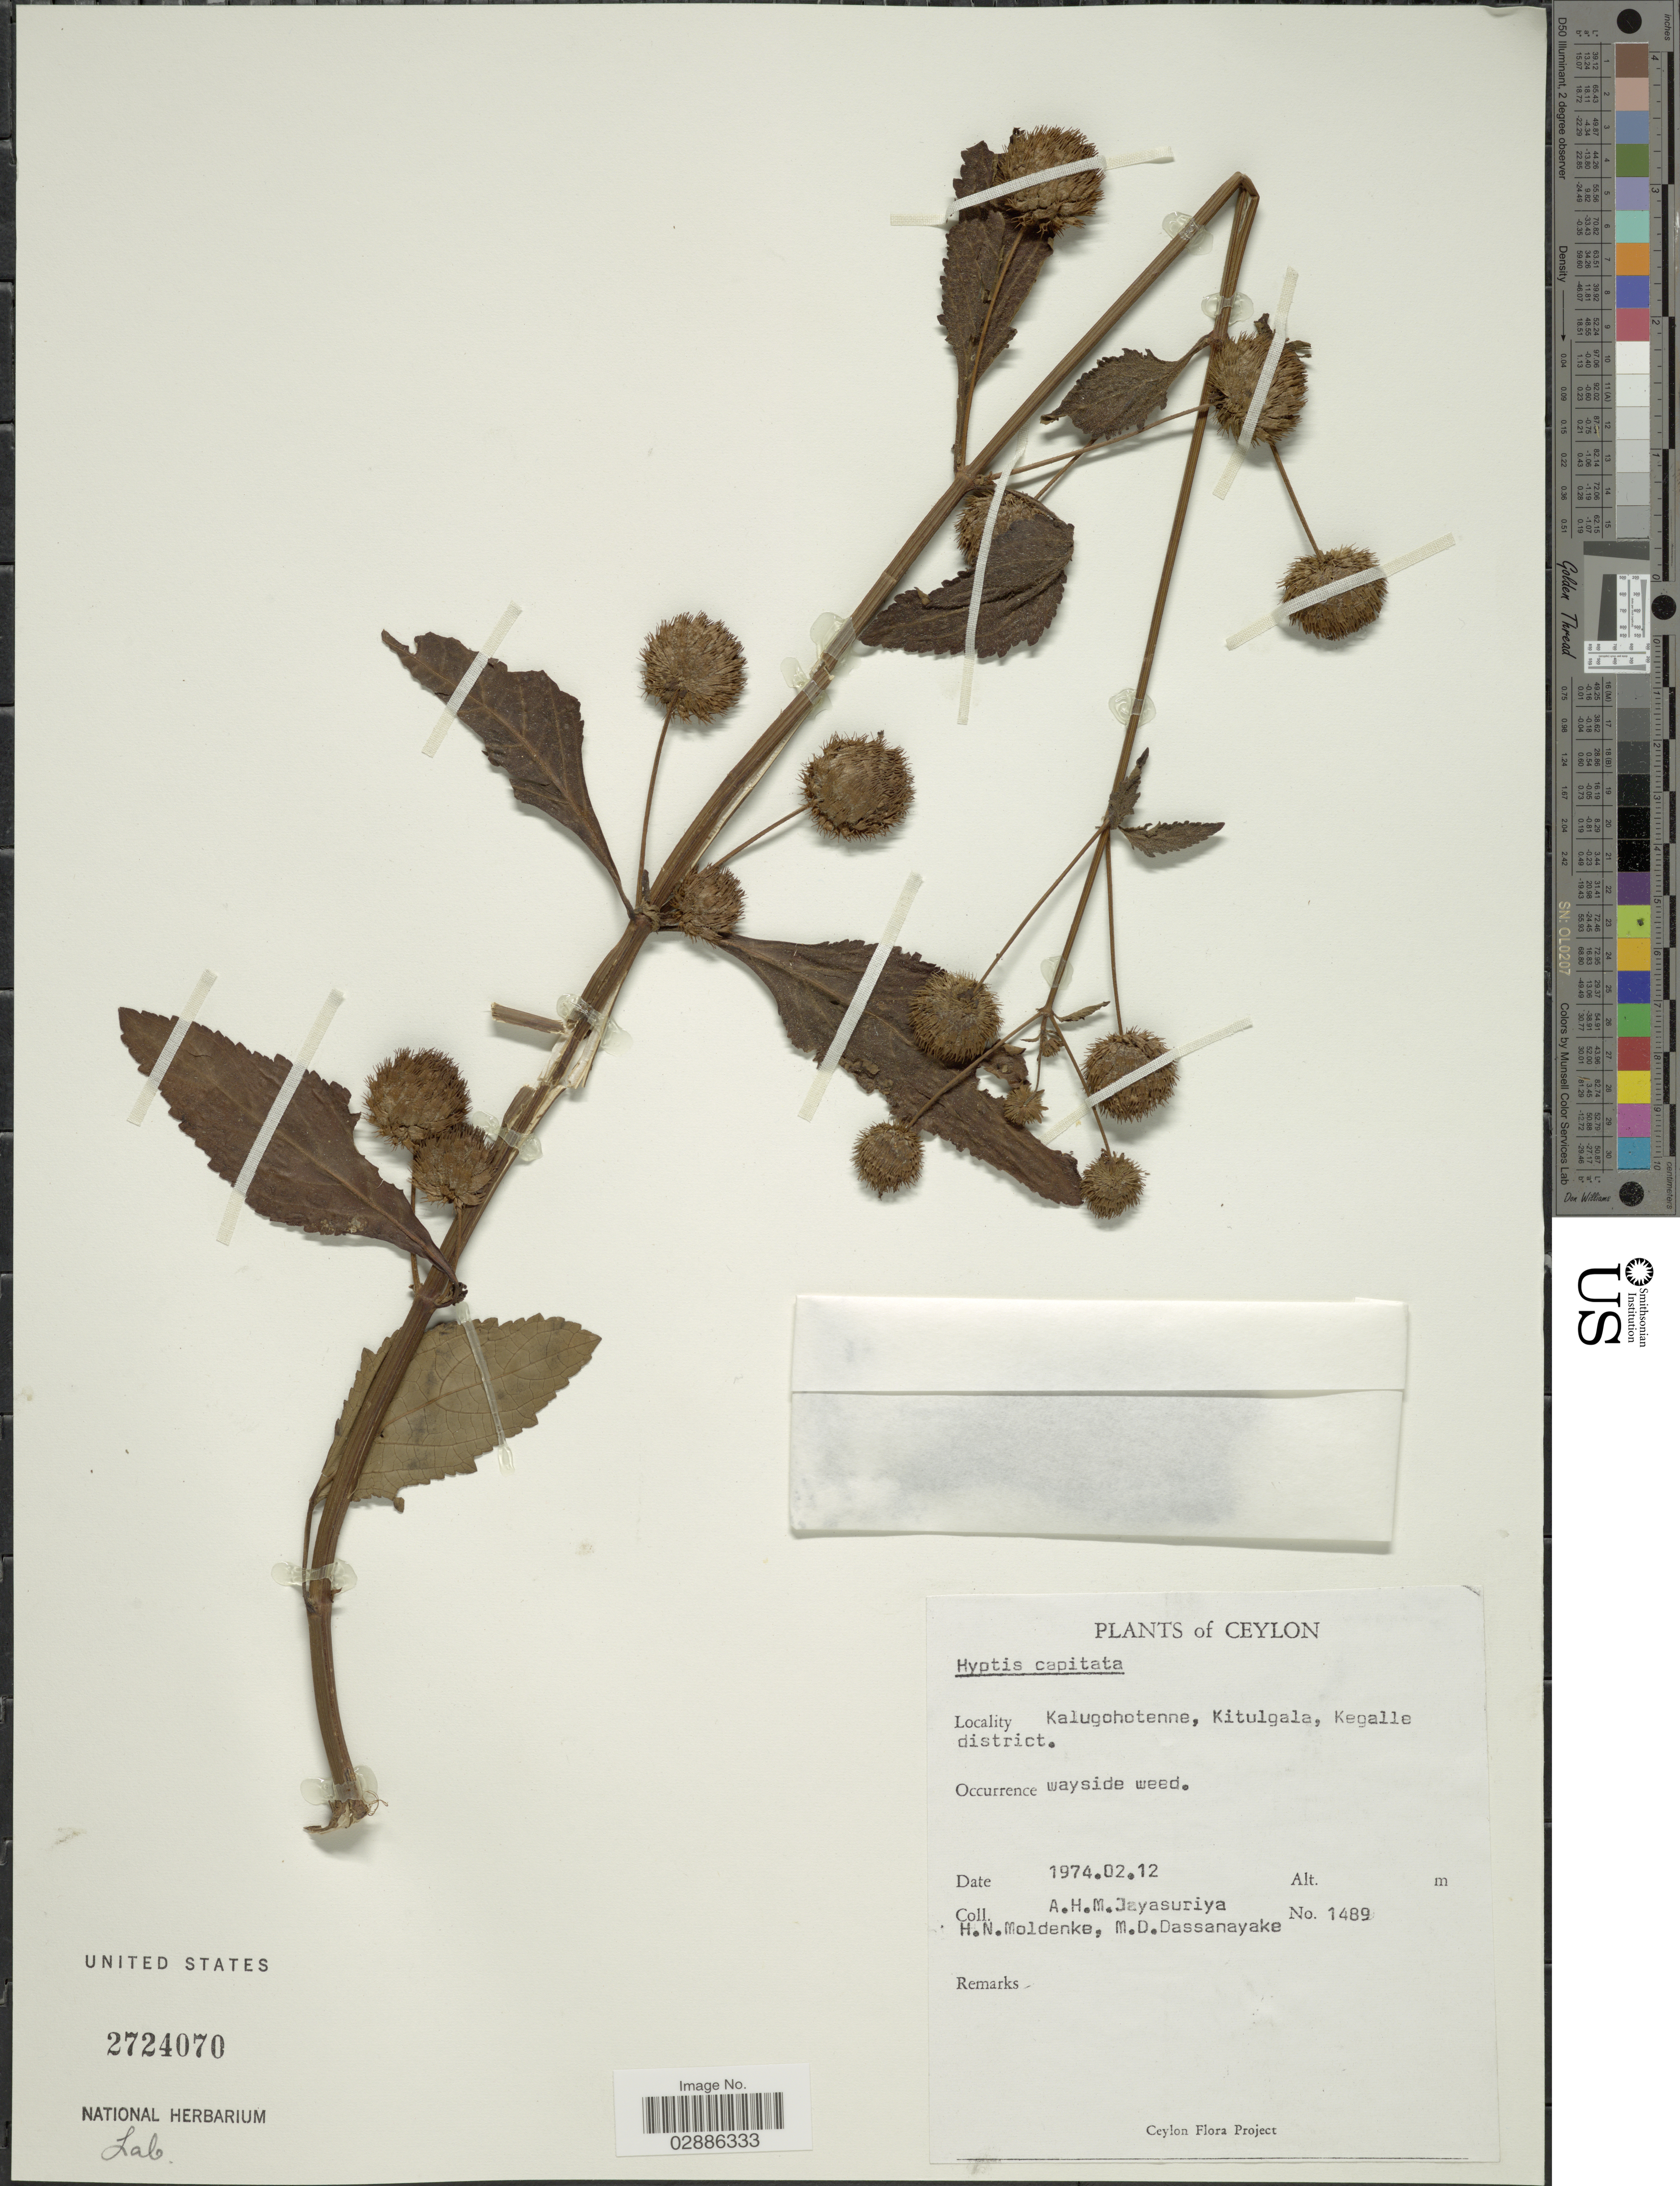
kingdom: Plantae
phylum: Tracheophyta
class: Magnoliopsida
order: Lamiales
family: Lamiaceae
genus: Hyptis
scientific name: Hyptis rhomboidea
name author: M. Martens & Galeotti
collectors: A. Jayasuriya, H. N. Moldenke & M. D. Dassanayake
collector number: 1489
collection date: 1974-02-12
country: Sri Lanka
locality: Ceylon, Kalugohotenne, Kitulgala, Kegalle district.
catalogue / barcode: US 2724070